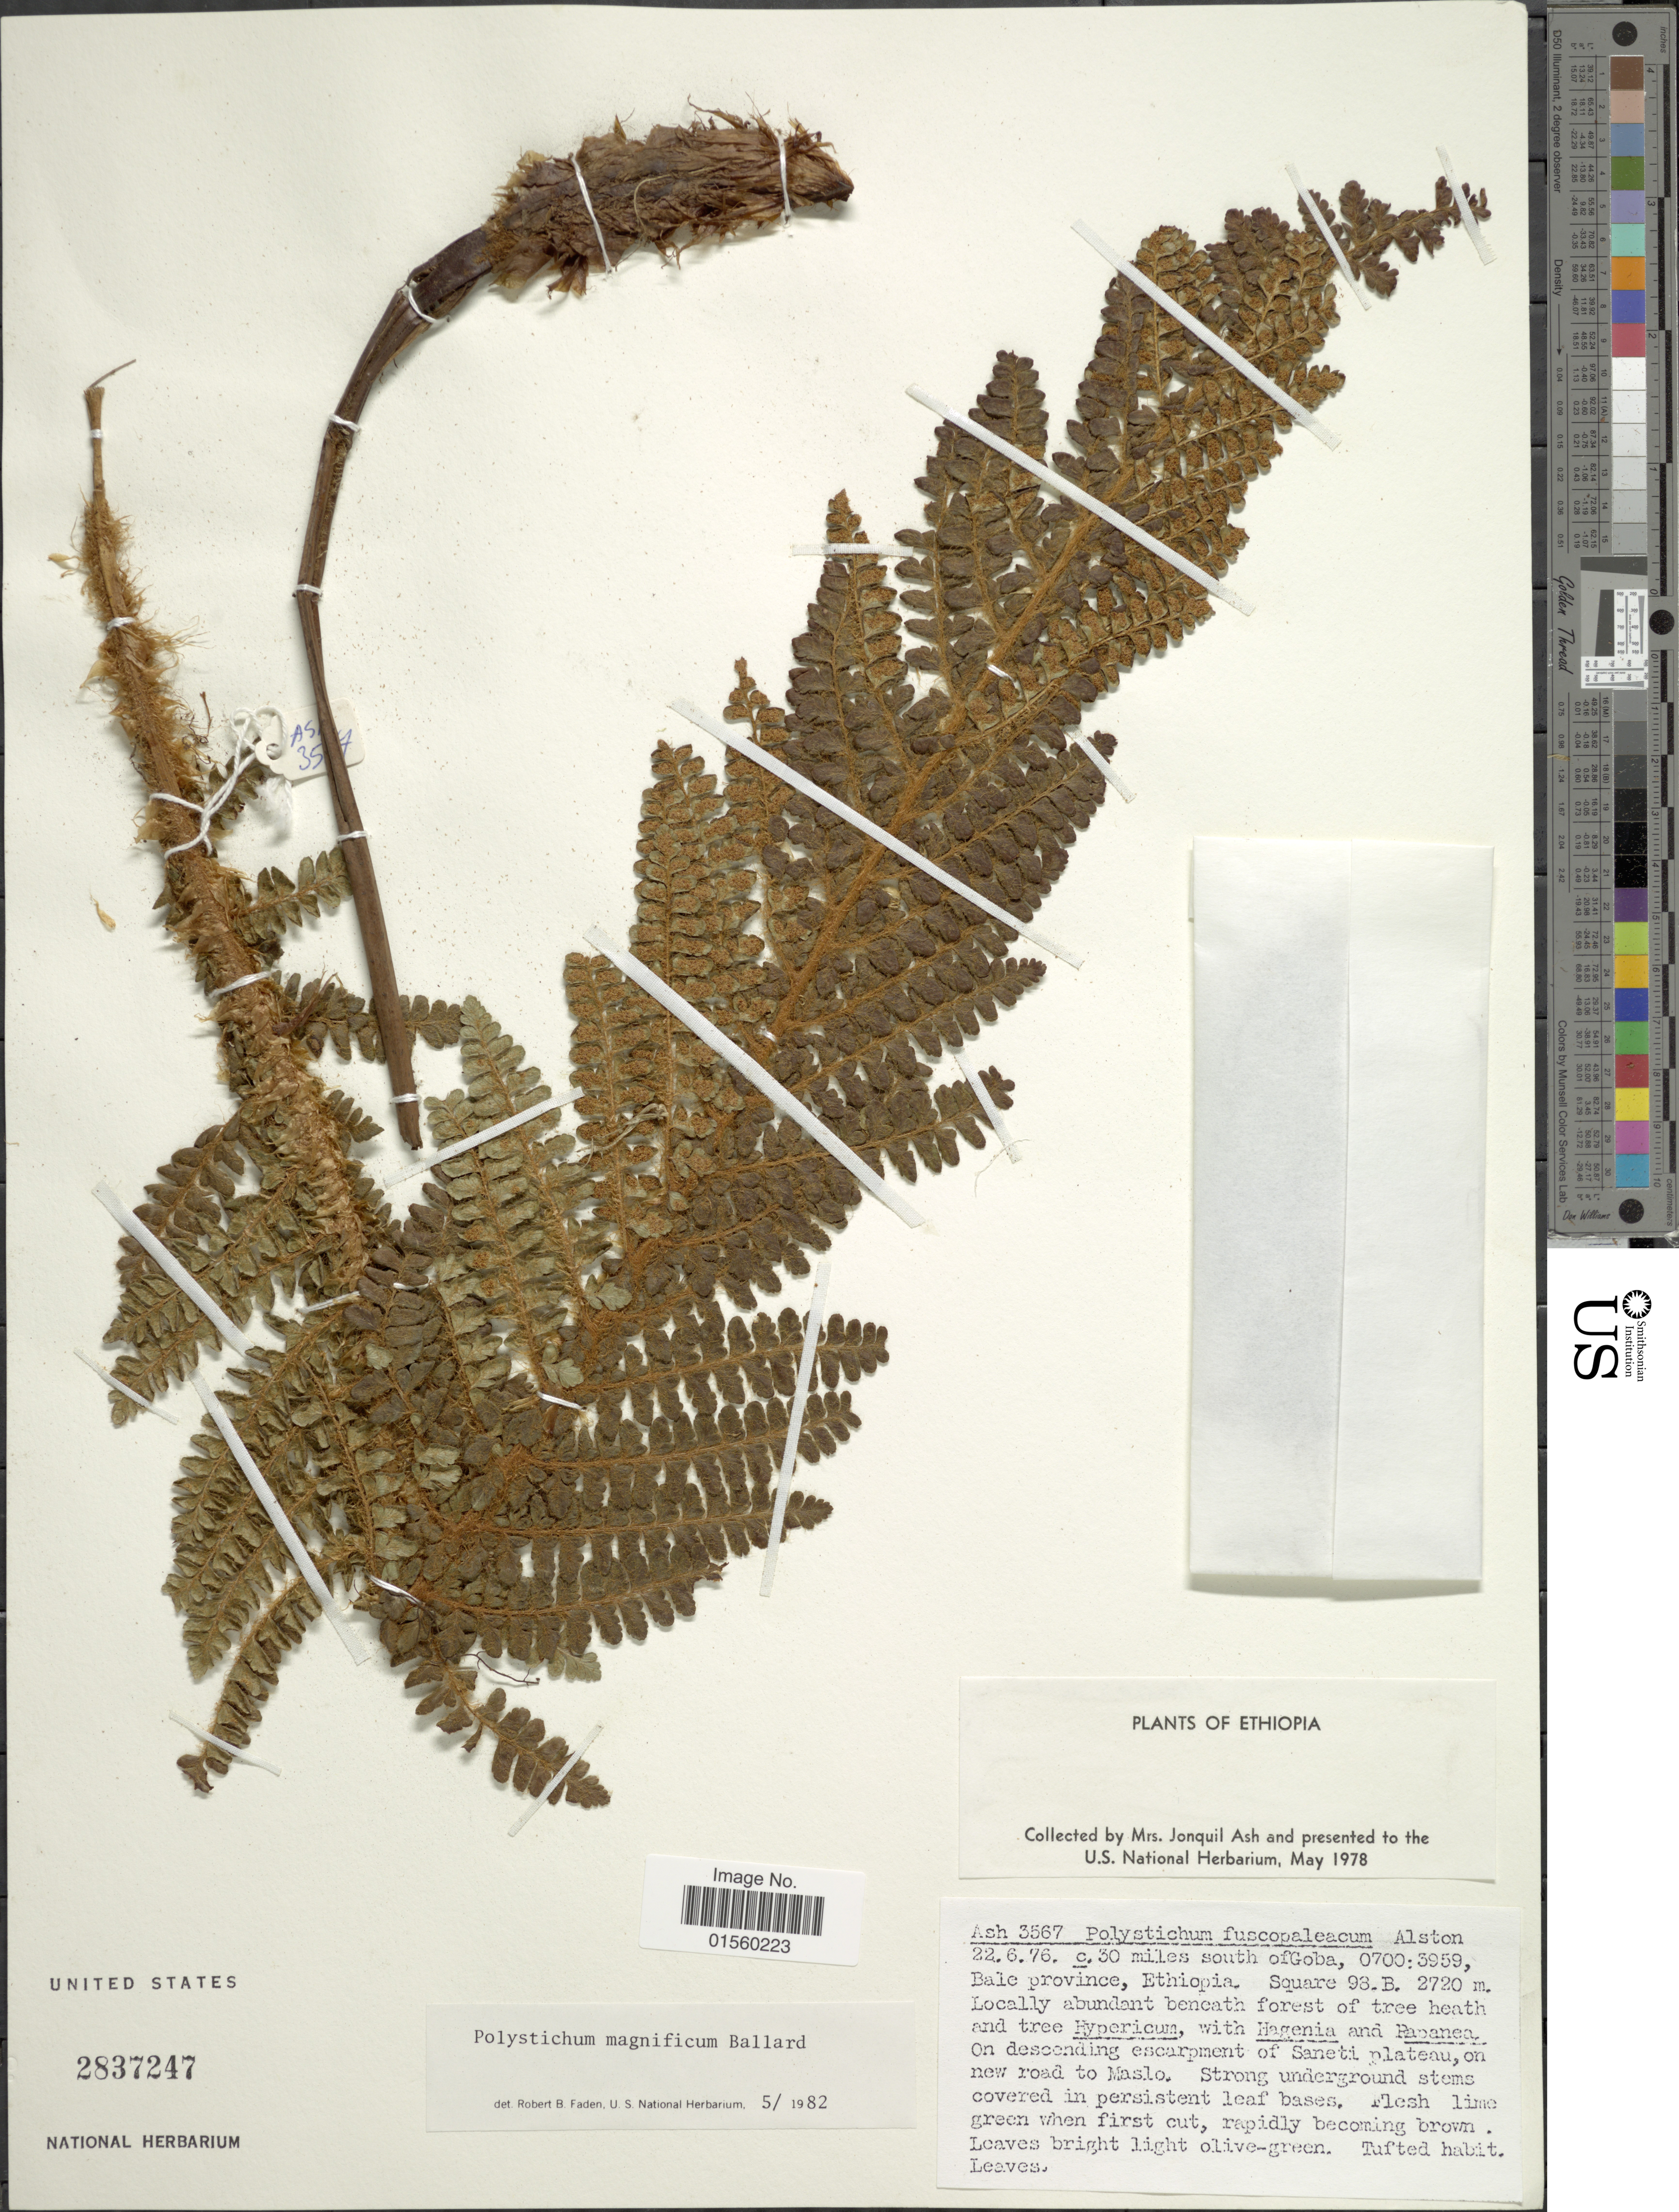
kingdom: Plantae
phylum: Tracheophyta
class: Polypodiopsida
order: Polypodiales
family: Dryopteridaceae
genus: Polystichum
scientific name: Polystichum magnificum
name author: Ballard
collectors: J. Ash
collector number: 3567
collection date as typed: Transcribed d/m/y: 22/6/76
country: Ethiopia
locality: C. 30 miles south of Goba, 0700:3959, Bale province. Square 98.B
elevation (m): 2720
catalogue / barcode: US 2837247